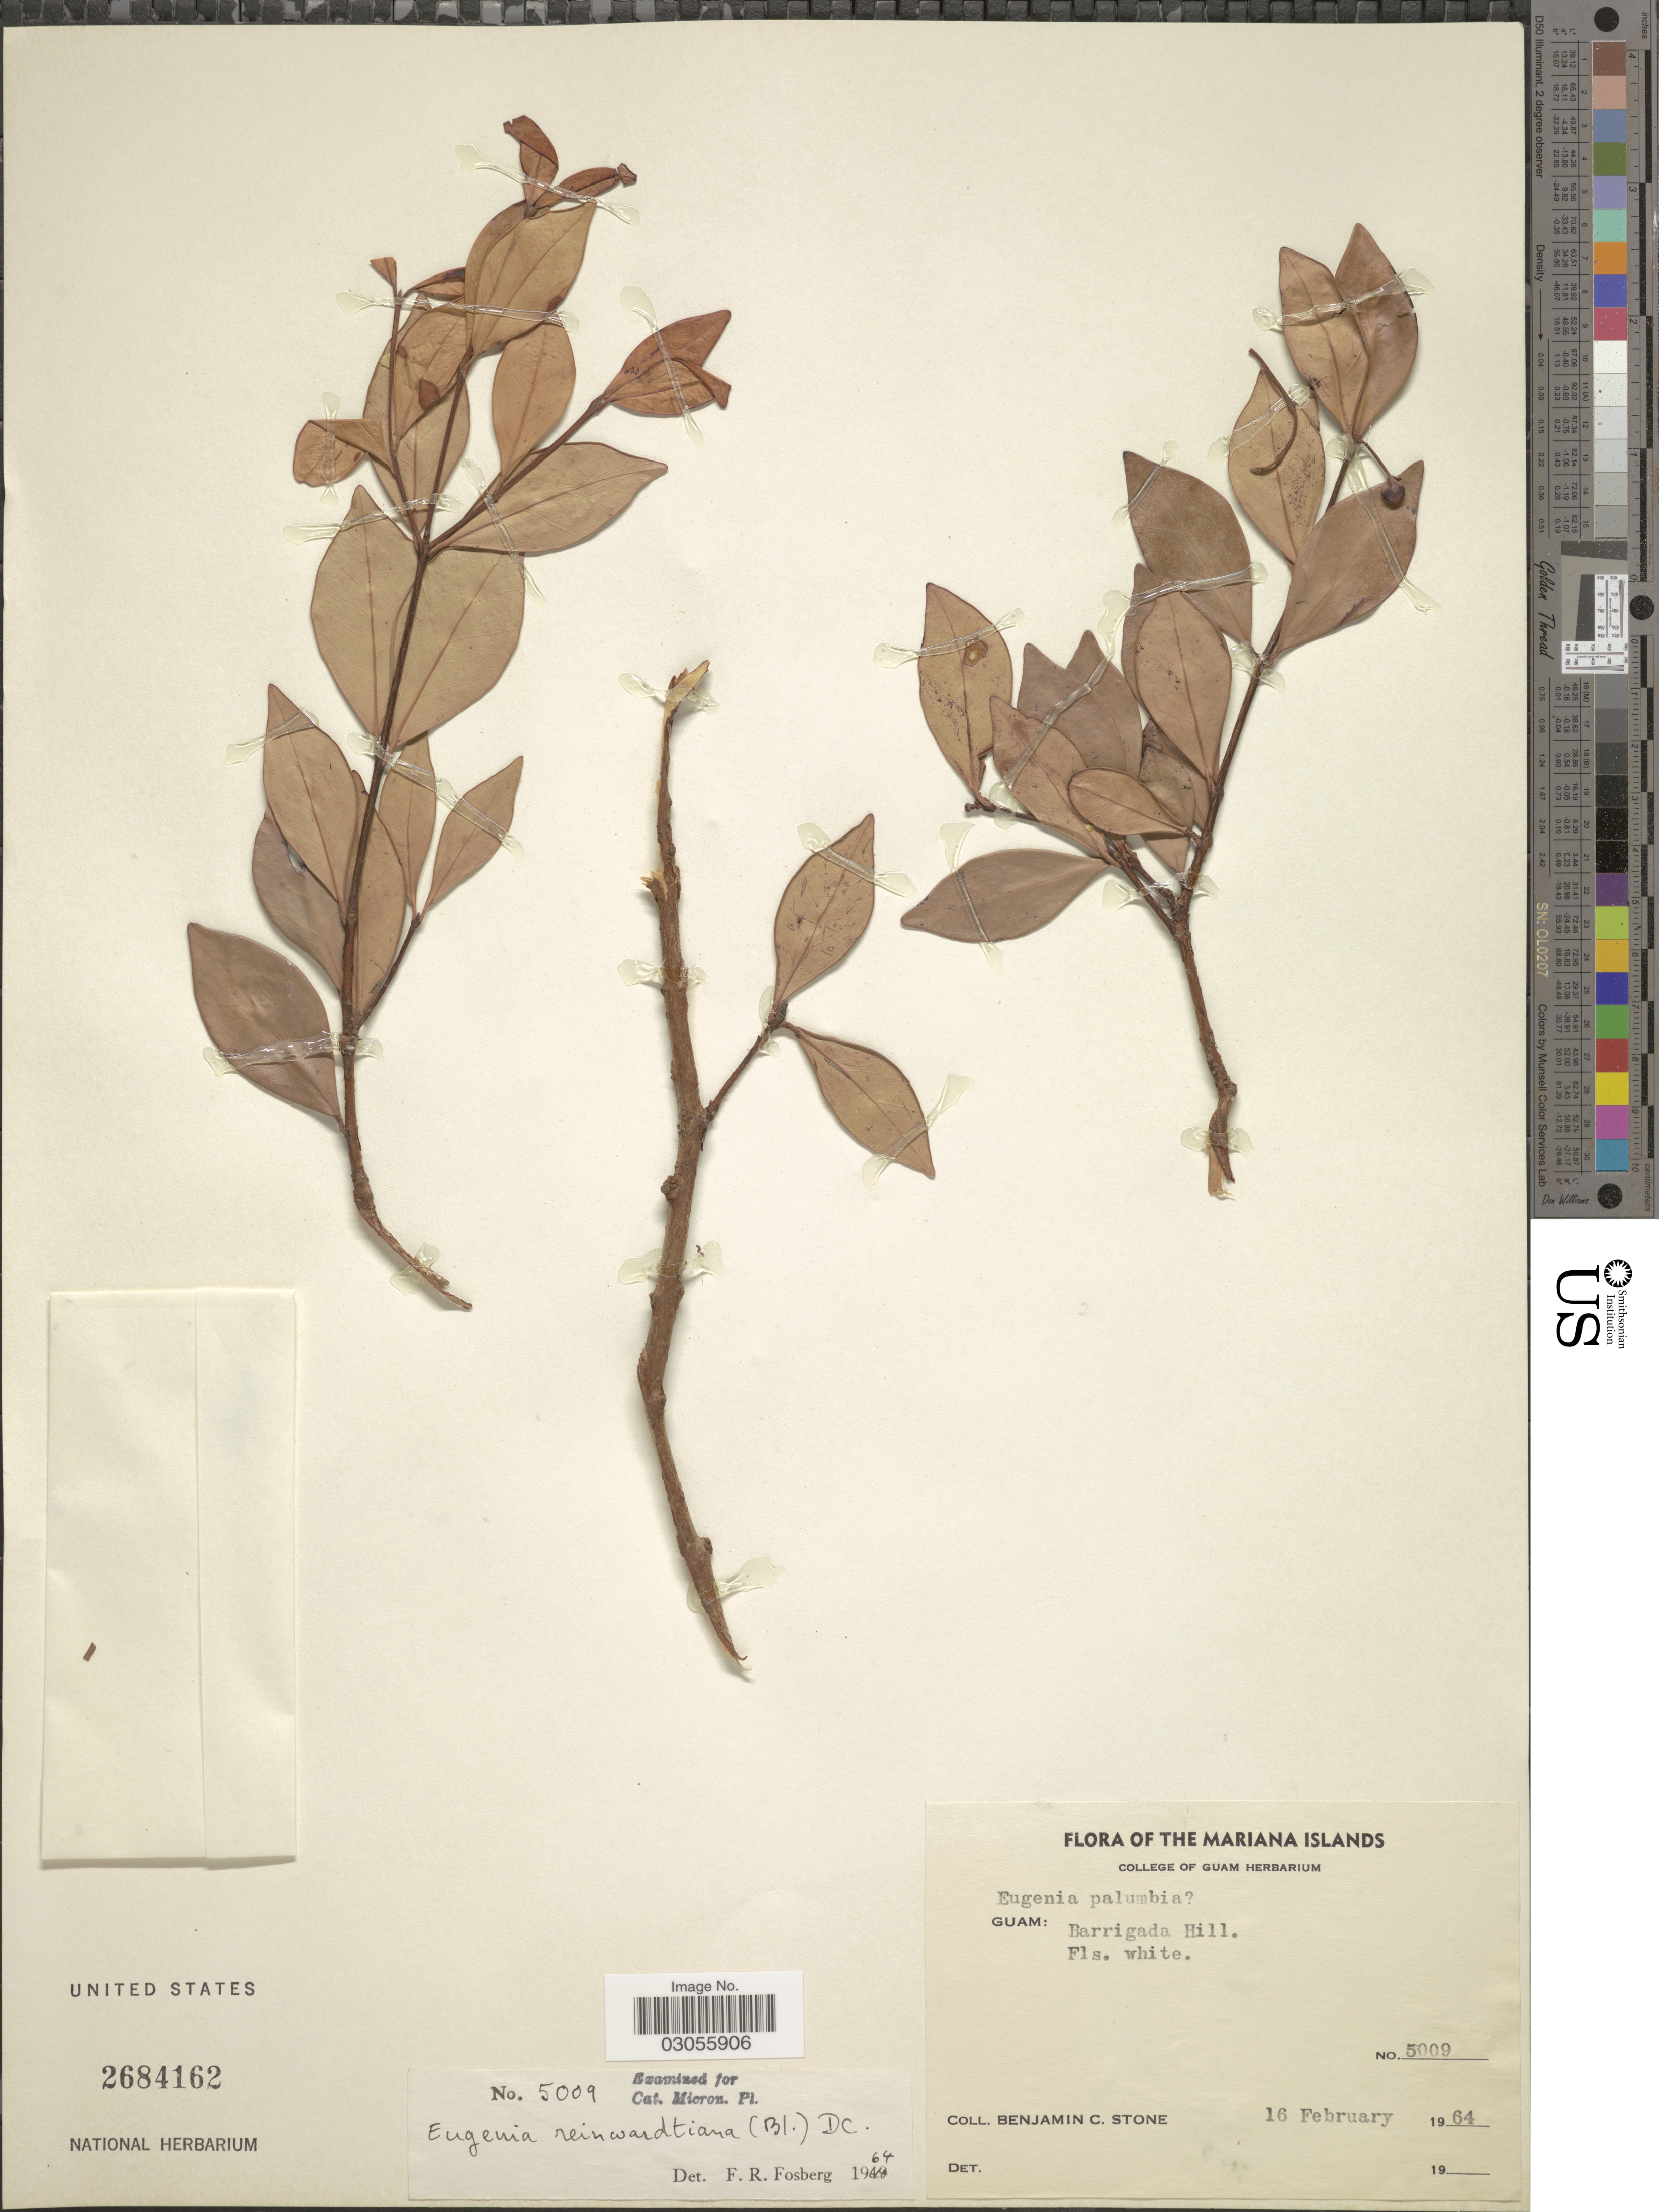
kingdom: Plantae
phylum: Tracheophyta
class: Magnoliopsida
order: Myrtales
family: Myrtaceae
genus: Eugenia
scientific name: Eugenia reinwardtiana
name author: (Blume) DC.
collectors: B. C. Stone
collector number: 5009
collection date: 1964-02-16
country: Guam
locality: Mariana Islands. Barrigada Hill.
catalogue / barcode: US 2684162